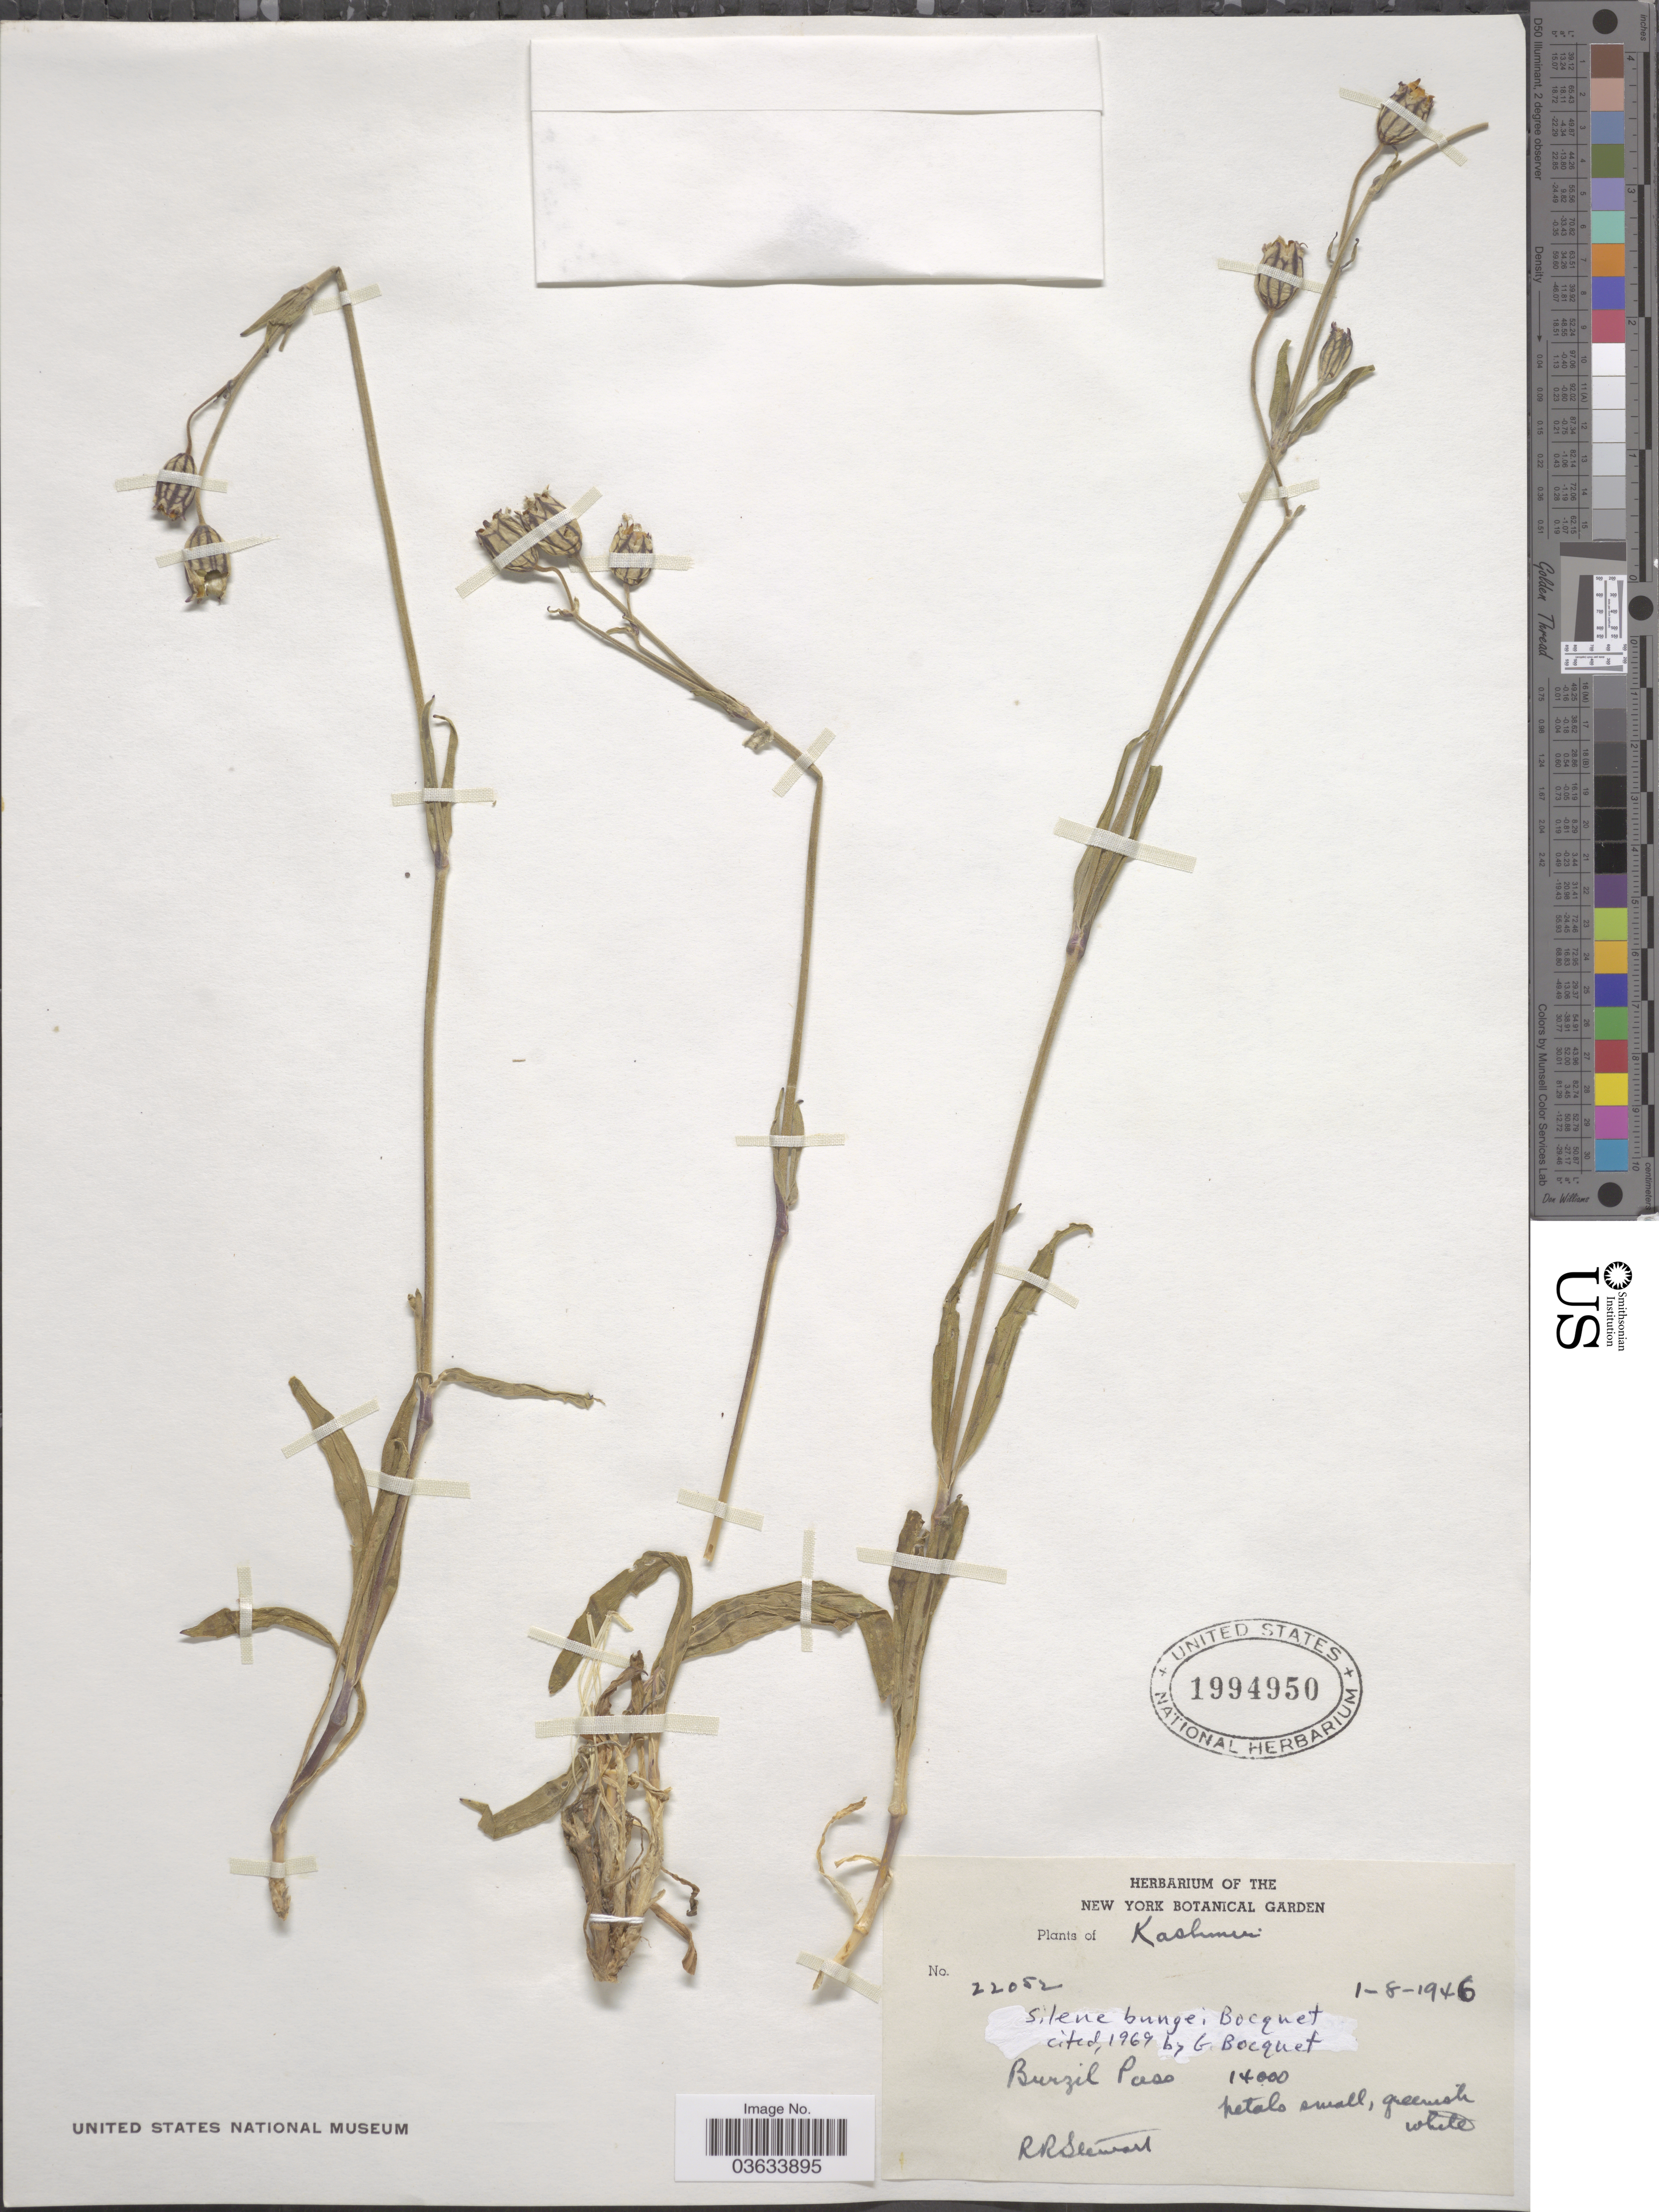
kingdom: Plantae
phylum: Tracheophyta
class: Magnoliopsida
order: Caryophyllales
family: Caryophyllaceae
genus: Silene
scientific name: Silene bungei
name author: Bocquet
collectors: R. Stewart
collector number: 22052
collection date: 1946-08-01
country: India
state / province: Jammu and Kashmir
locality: Kashmir. Burzil Pass.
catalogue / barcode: US 1994950